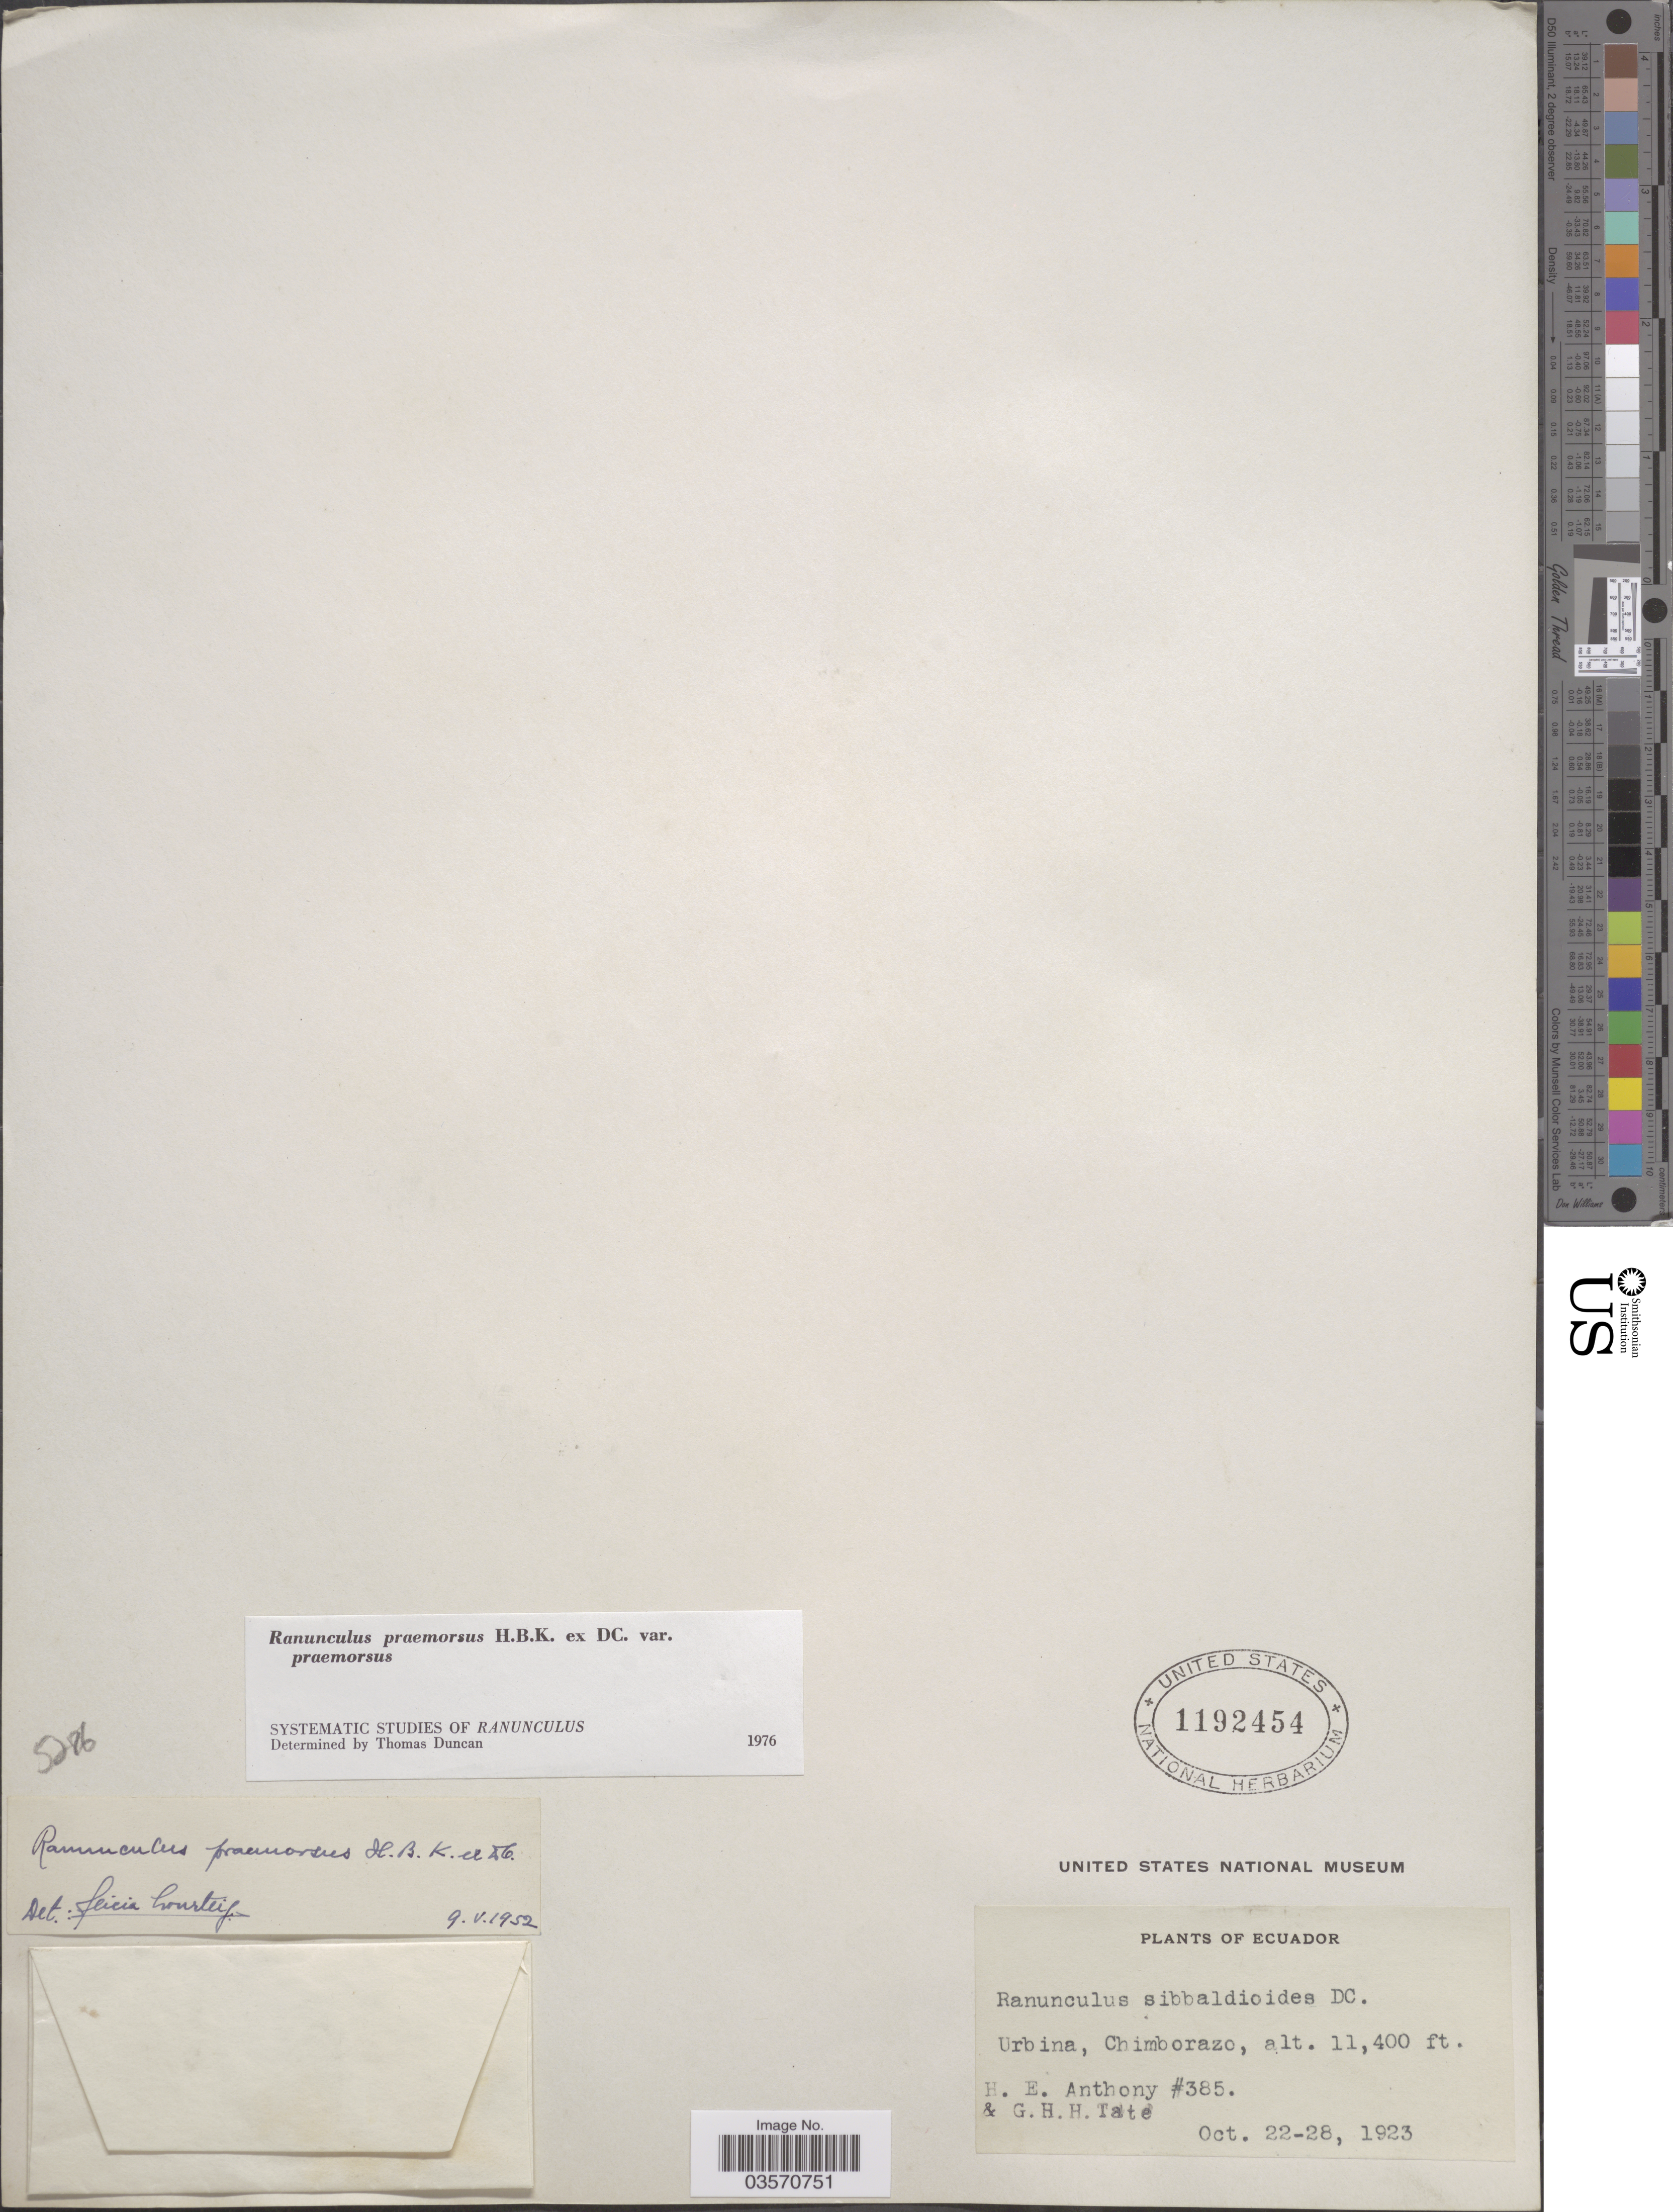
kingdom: Plantae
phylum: Tracheophyta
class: Magnoliopsida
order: Ranunculales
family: Ranunculaceae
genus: Ranunculus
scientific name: Ranunculus praemorsus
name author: Kunth ex DC.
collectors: H. E. Anthony & G. H. H.Tate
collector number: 385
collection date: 1923-10-22/1923-10-28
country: Ecuador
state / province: Chimborazo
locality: Urbina.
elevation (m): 3475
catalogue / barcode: US 1192454